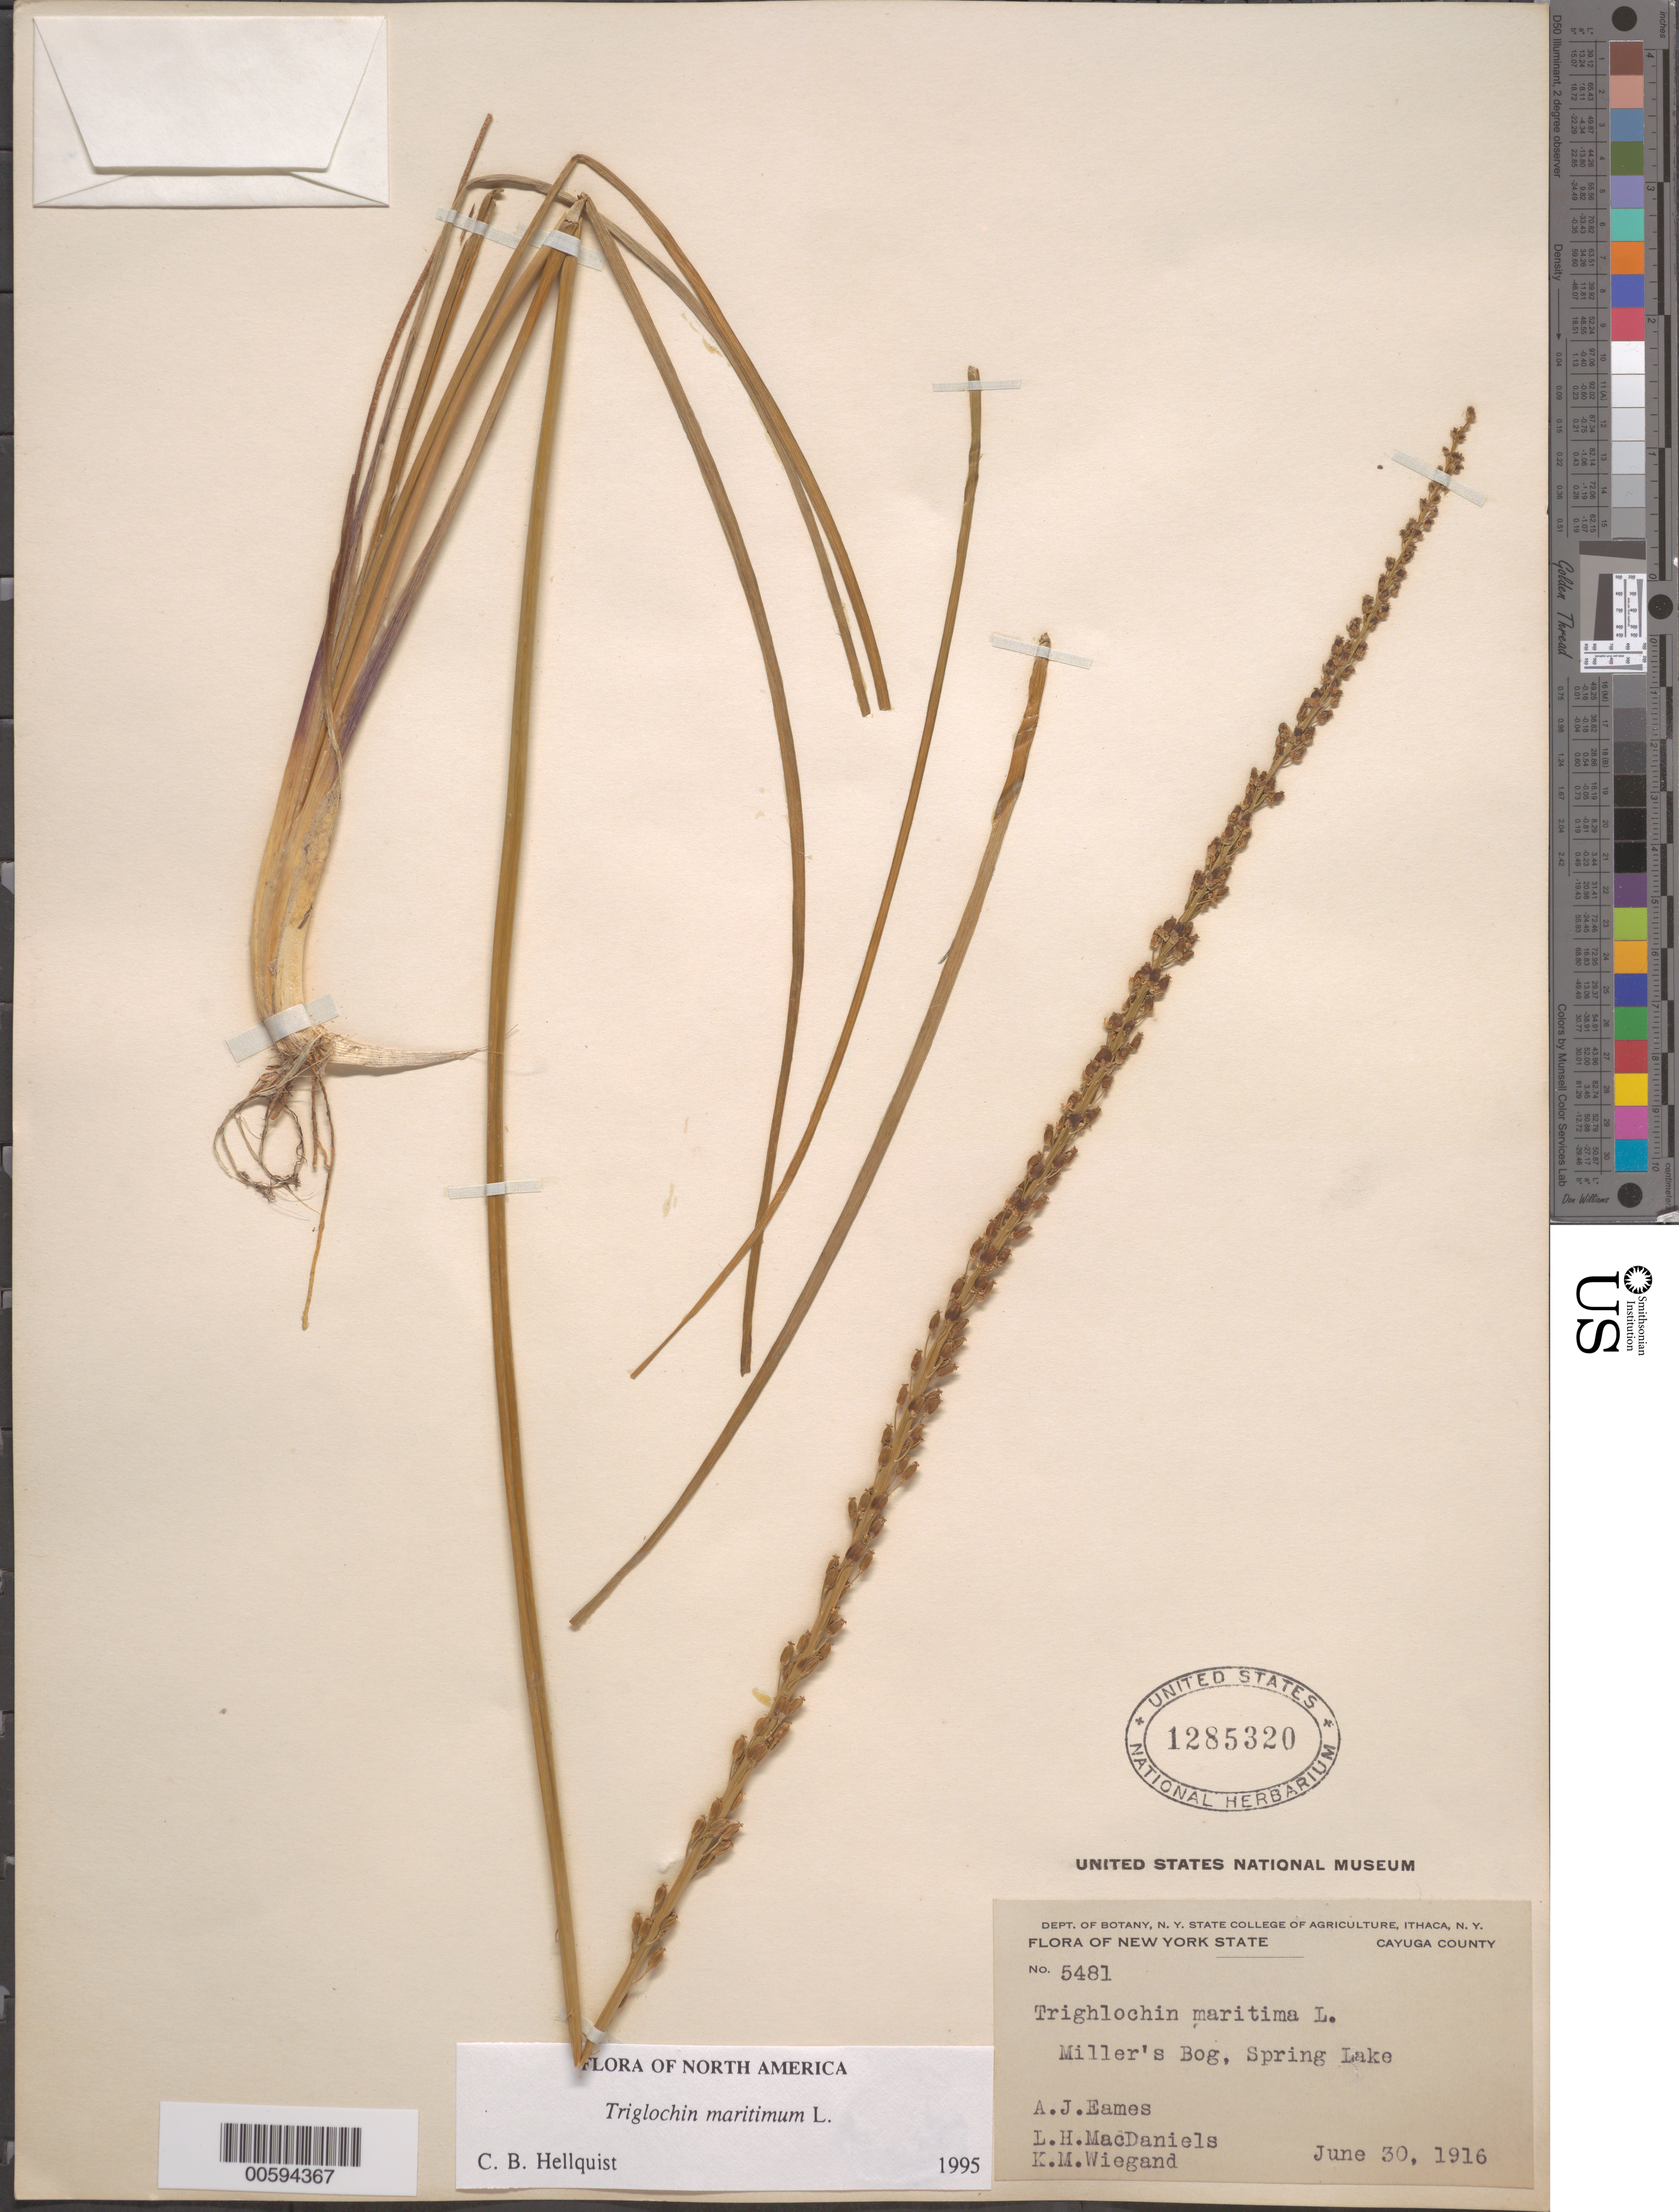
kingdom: Plantae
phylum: Tracheophyta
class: Liliopsida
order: Alismatales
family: Juncaginaceae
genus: Triglochin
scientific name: Triglochin maritima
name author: L.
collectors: A. J. Eames, L. MacDaniels & K. M. Wiegand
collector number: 5481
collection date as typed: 30 Jun 1916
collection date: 1916-06-30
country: United States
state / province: New York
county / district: Cayuga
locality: Miller's Bog, Spring Lake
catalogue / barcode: US 1285320